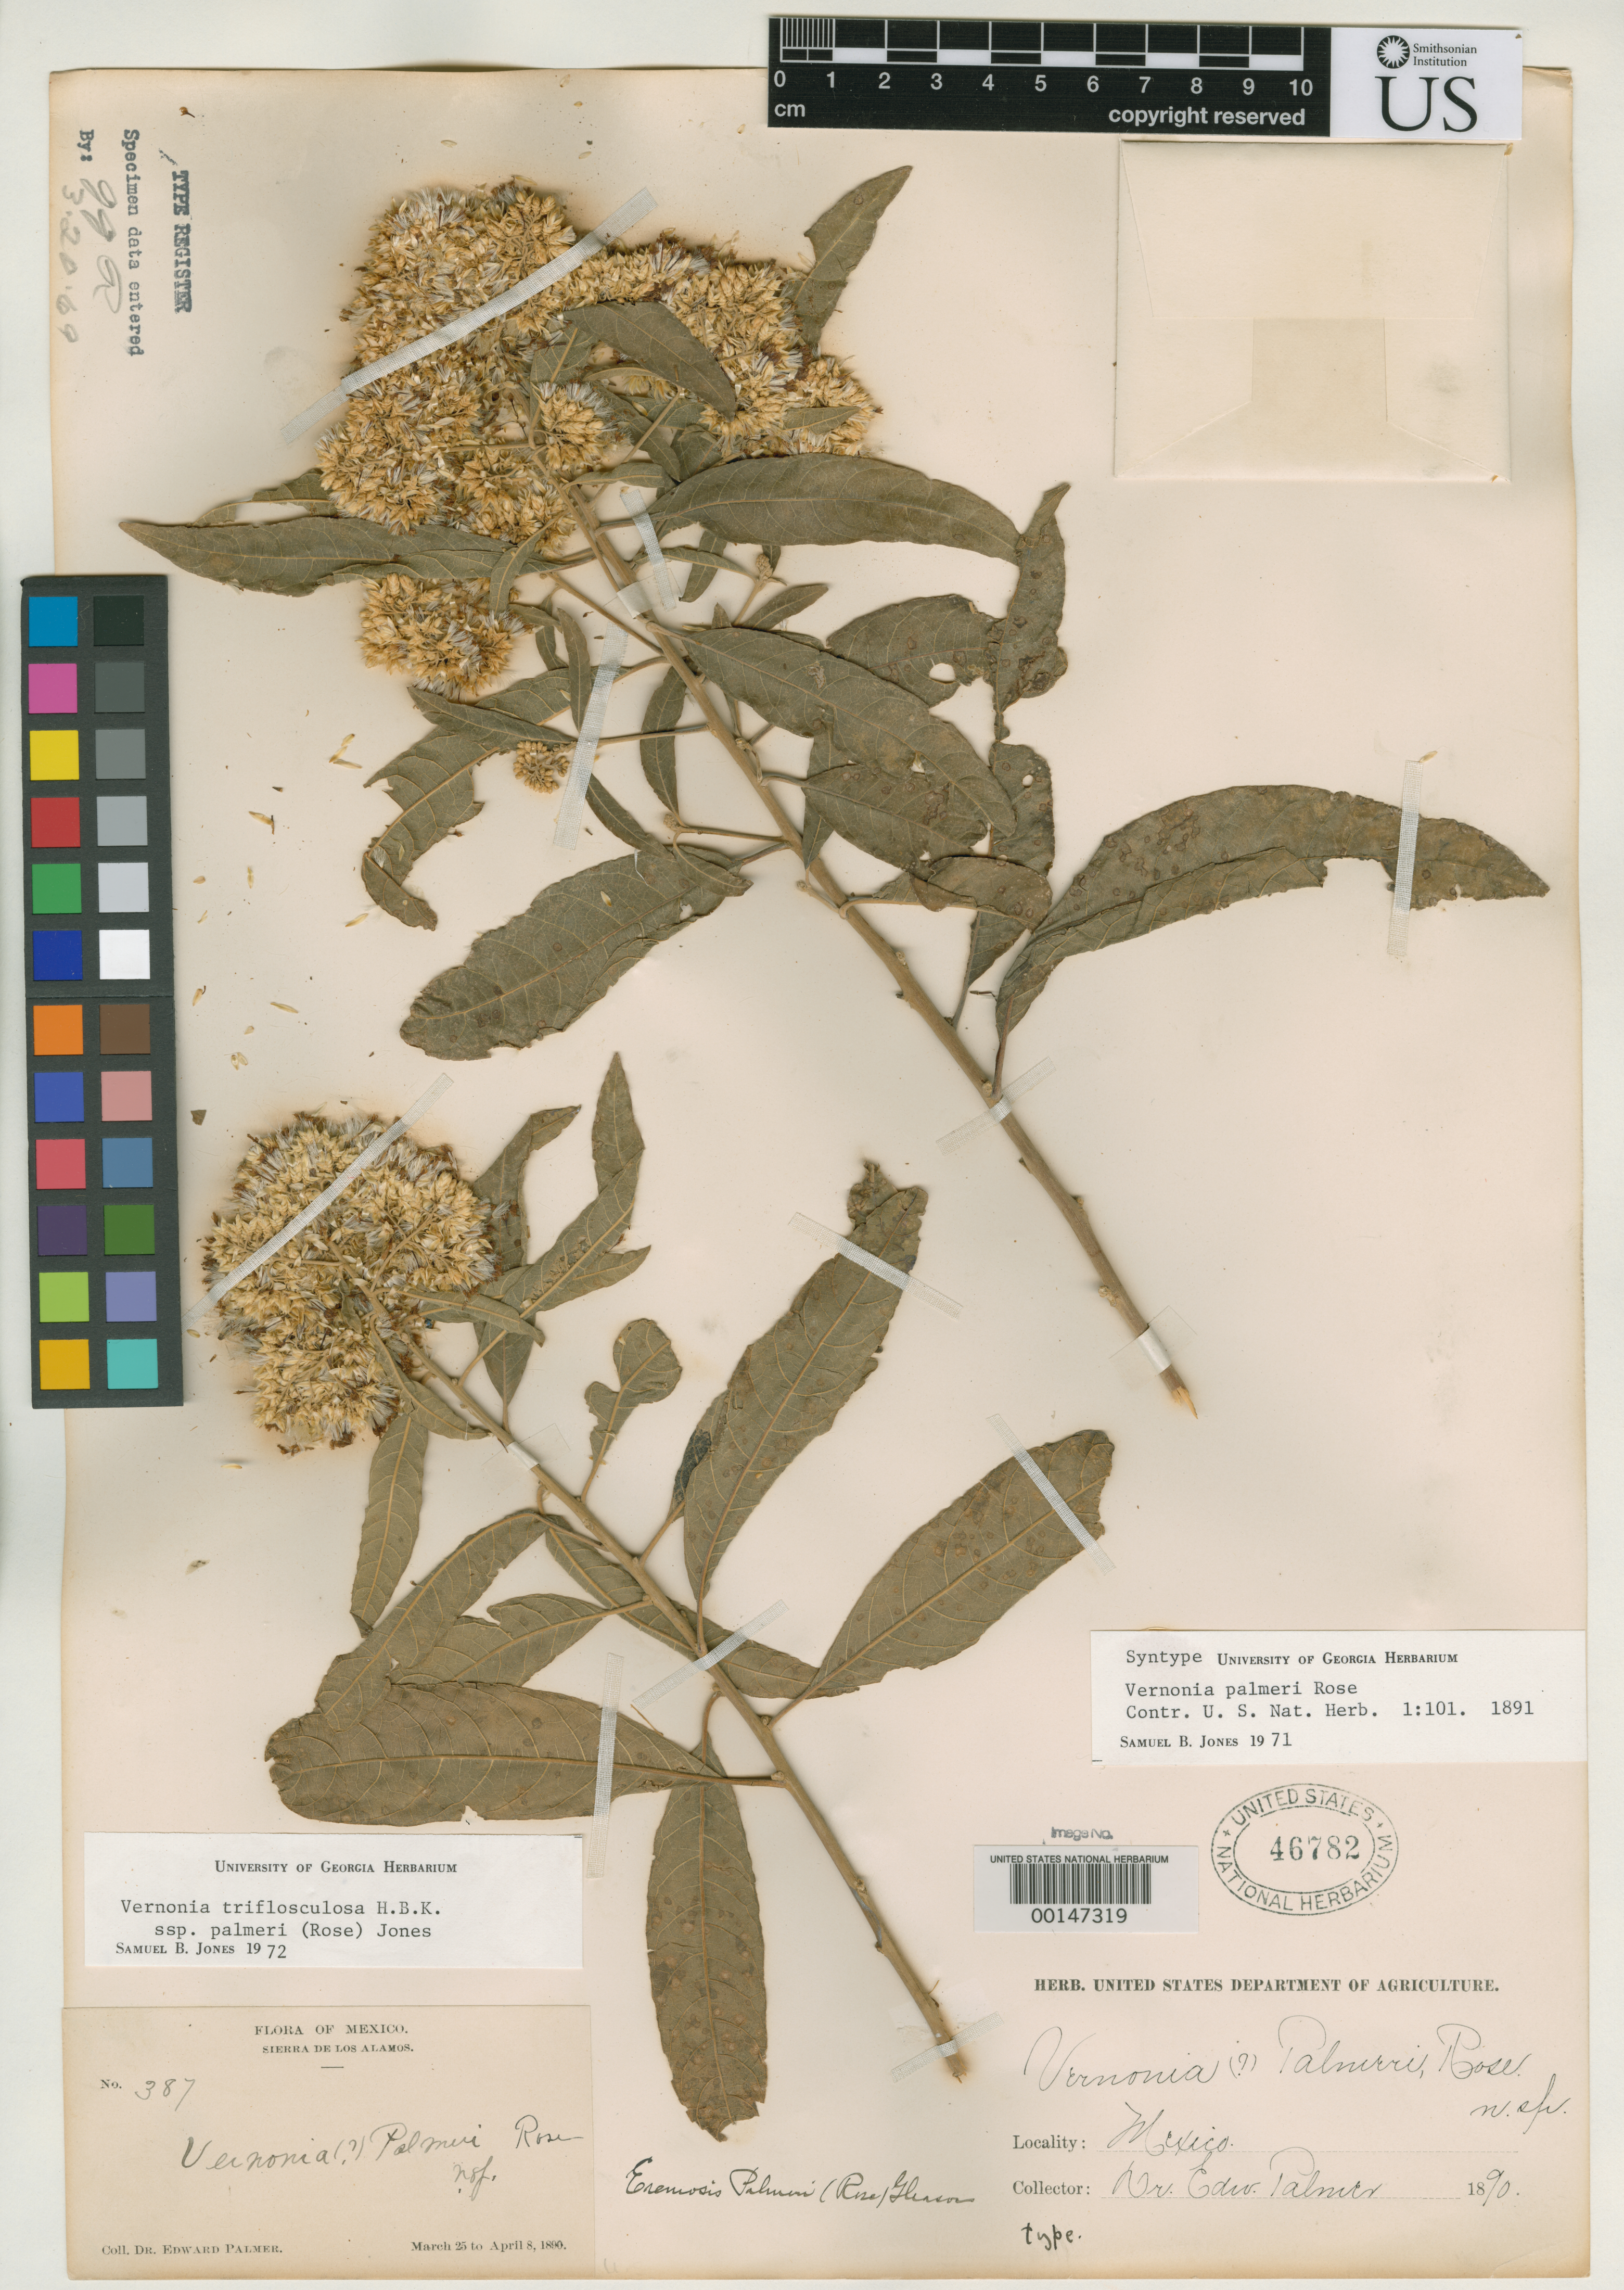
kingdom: Plantae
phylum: Tracheophyta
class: Magnoliopsida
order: Asterales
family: Asteraceae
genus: Vernonia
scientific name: Vernonia palmeri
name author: Rose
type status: Syntype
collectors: E. Palmer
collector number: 387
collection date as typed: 25 Mar 1890 to 08 Apr 1890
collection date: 1890-03-25/1890-04-08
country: Mexico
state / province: Sonora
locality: Alamos.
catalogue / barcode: US 46782